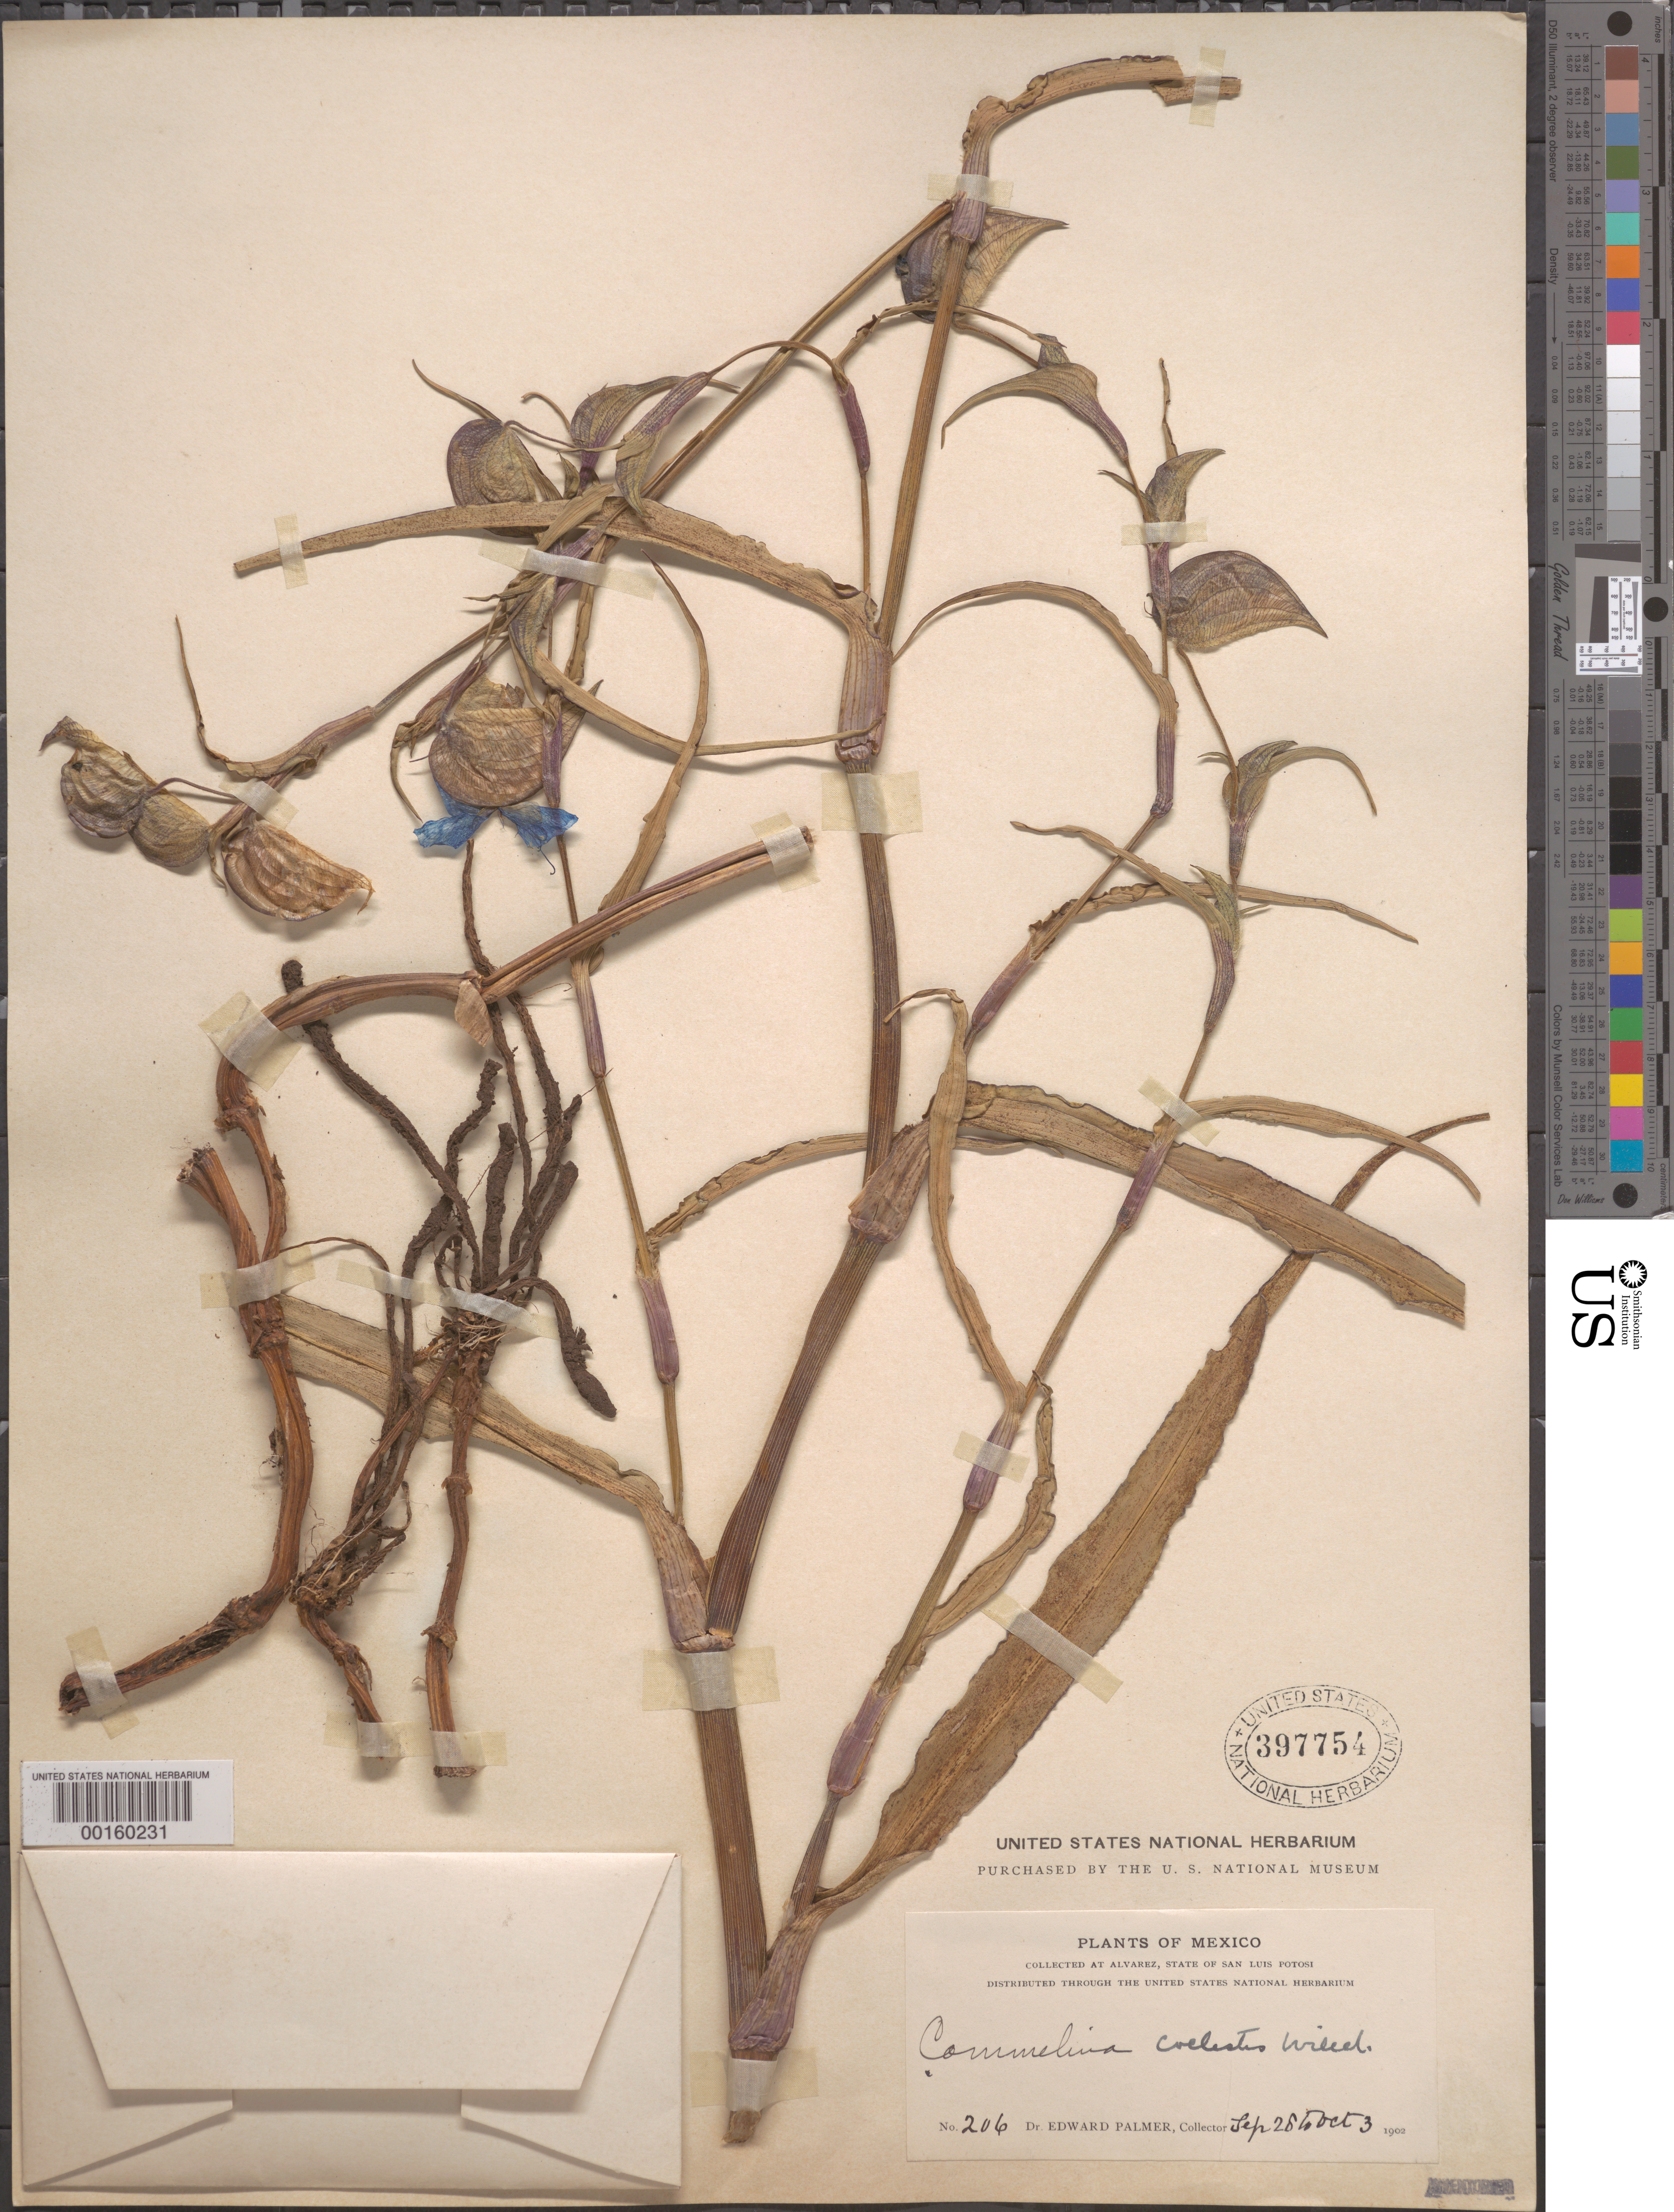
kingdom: Plantae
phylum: Tracheophyta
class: Liliopsida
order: Commelinales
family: Commelinaceae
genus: Commelina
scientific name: Commelina coelestis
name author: Willd.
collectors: E. Palmer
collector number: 206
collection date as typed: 28 Sep 1902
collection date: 1902-09-28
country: Mexico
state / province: San Luis Potosí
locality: Alvarez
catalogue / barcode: US 397754